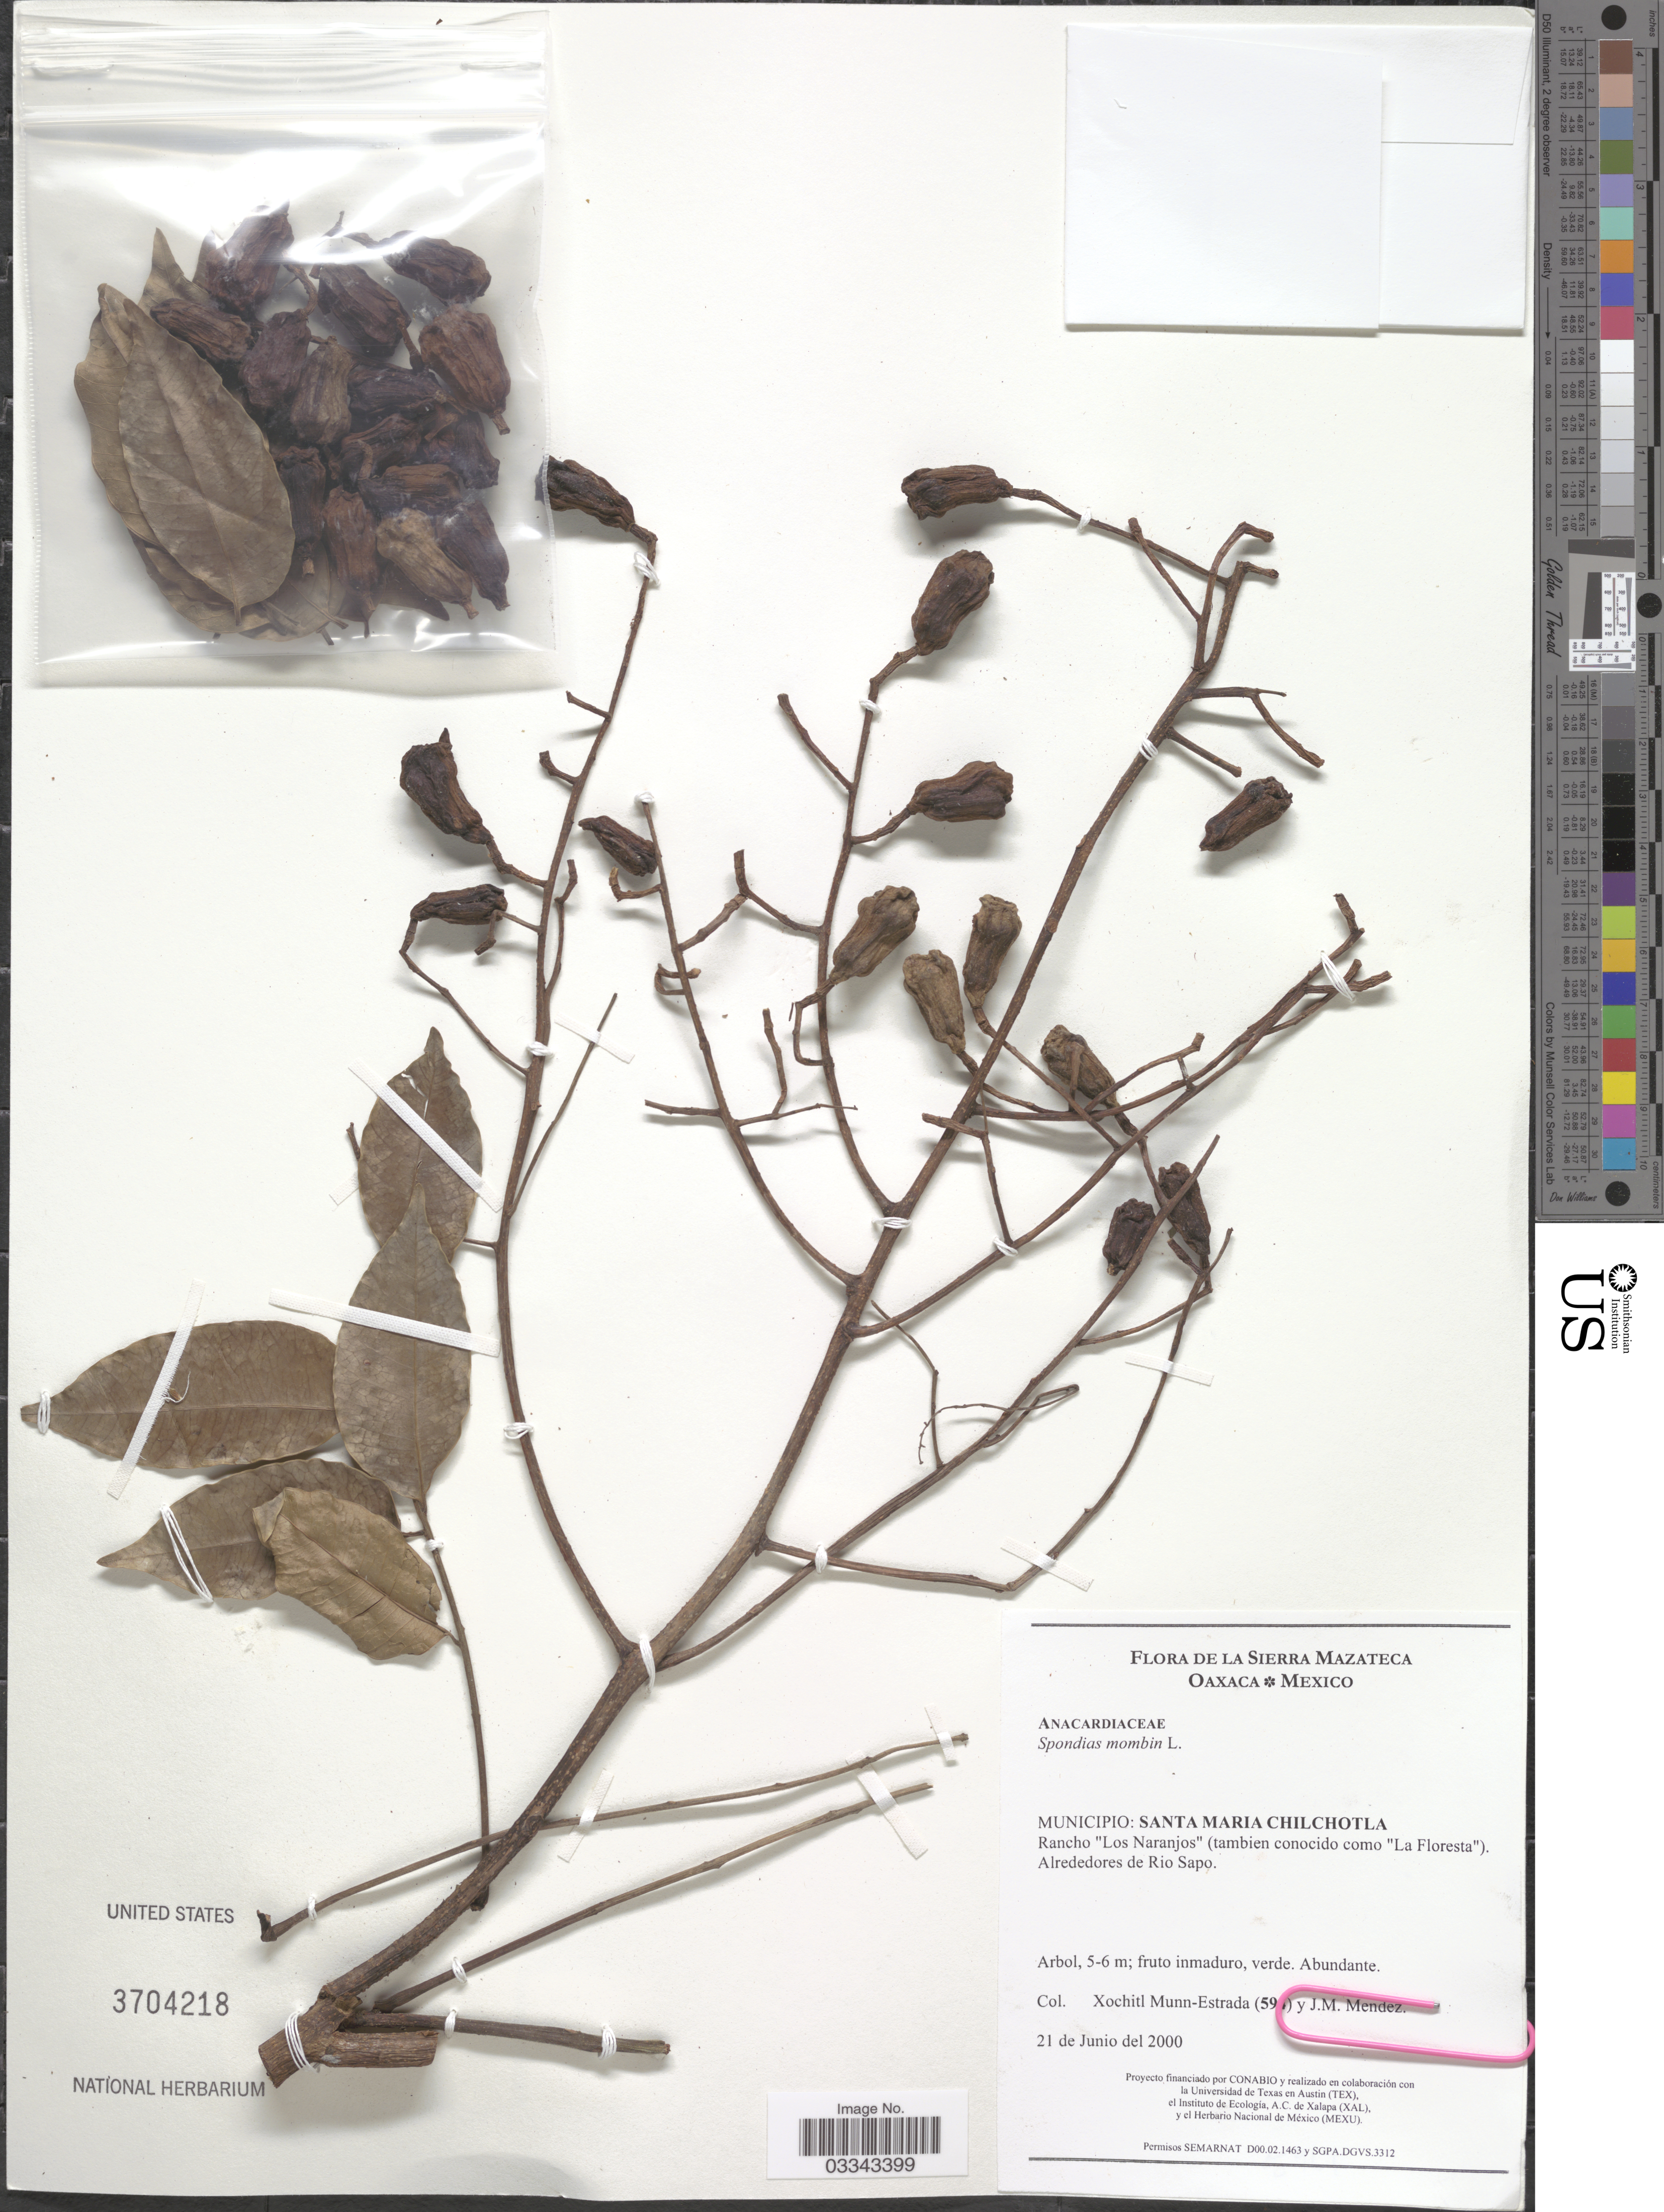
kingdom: Plantae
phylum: Tracheophyta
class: Magnoliopsida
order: Sapindales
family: Anacardiaceae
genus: Spondias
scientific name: Spondias mombin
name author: L.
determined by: Mitchell, John D.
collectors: X. Munn-Estrada & J. Mendez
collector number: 59!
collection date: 2000-06-21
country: Mexico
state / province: Oaxaca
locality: De La Sierra Mazateca. Municipio: Santa Maria Chilchotla. Rancho "Los Naranjos" (tambien conocido como "La Floresta"). Alrededores de Rio Sapo.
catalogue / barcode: US 3704218